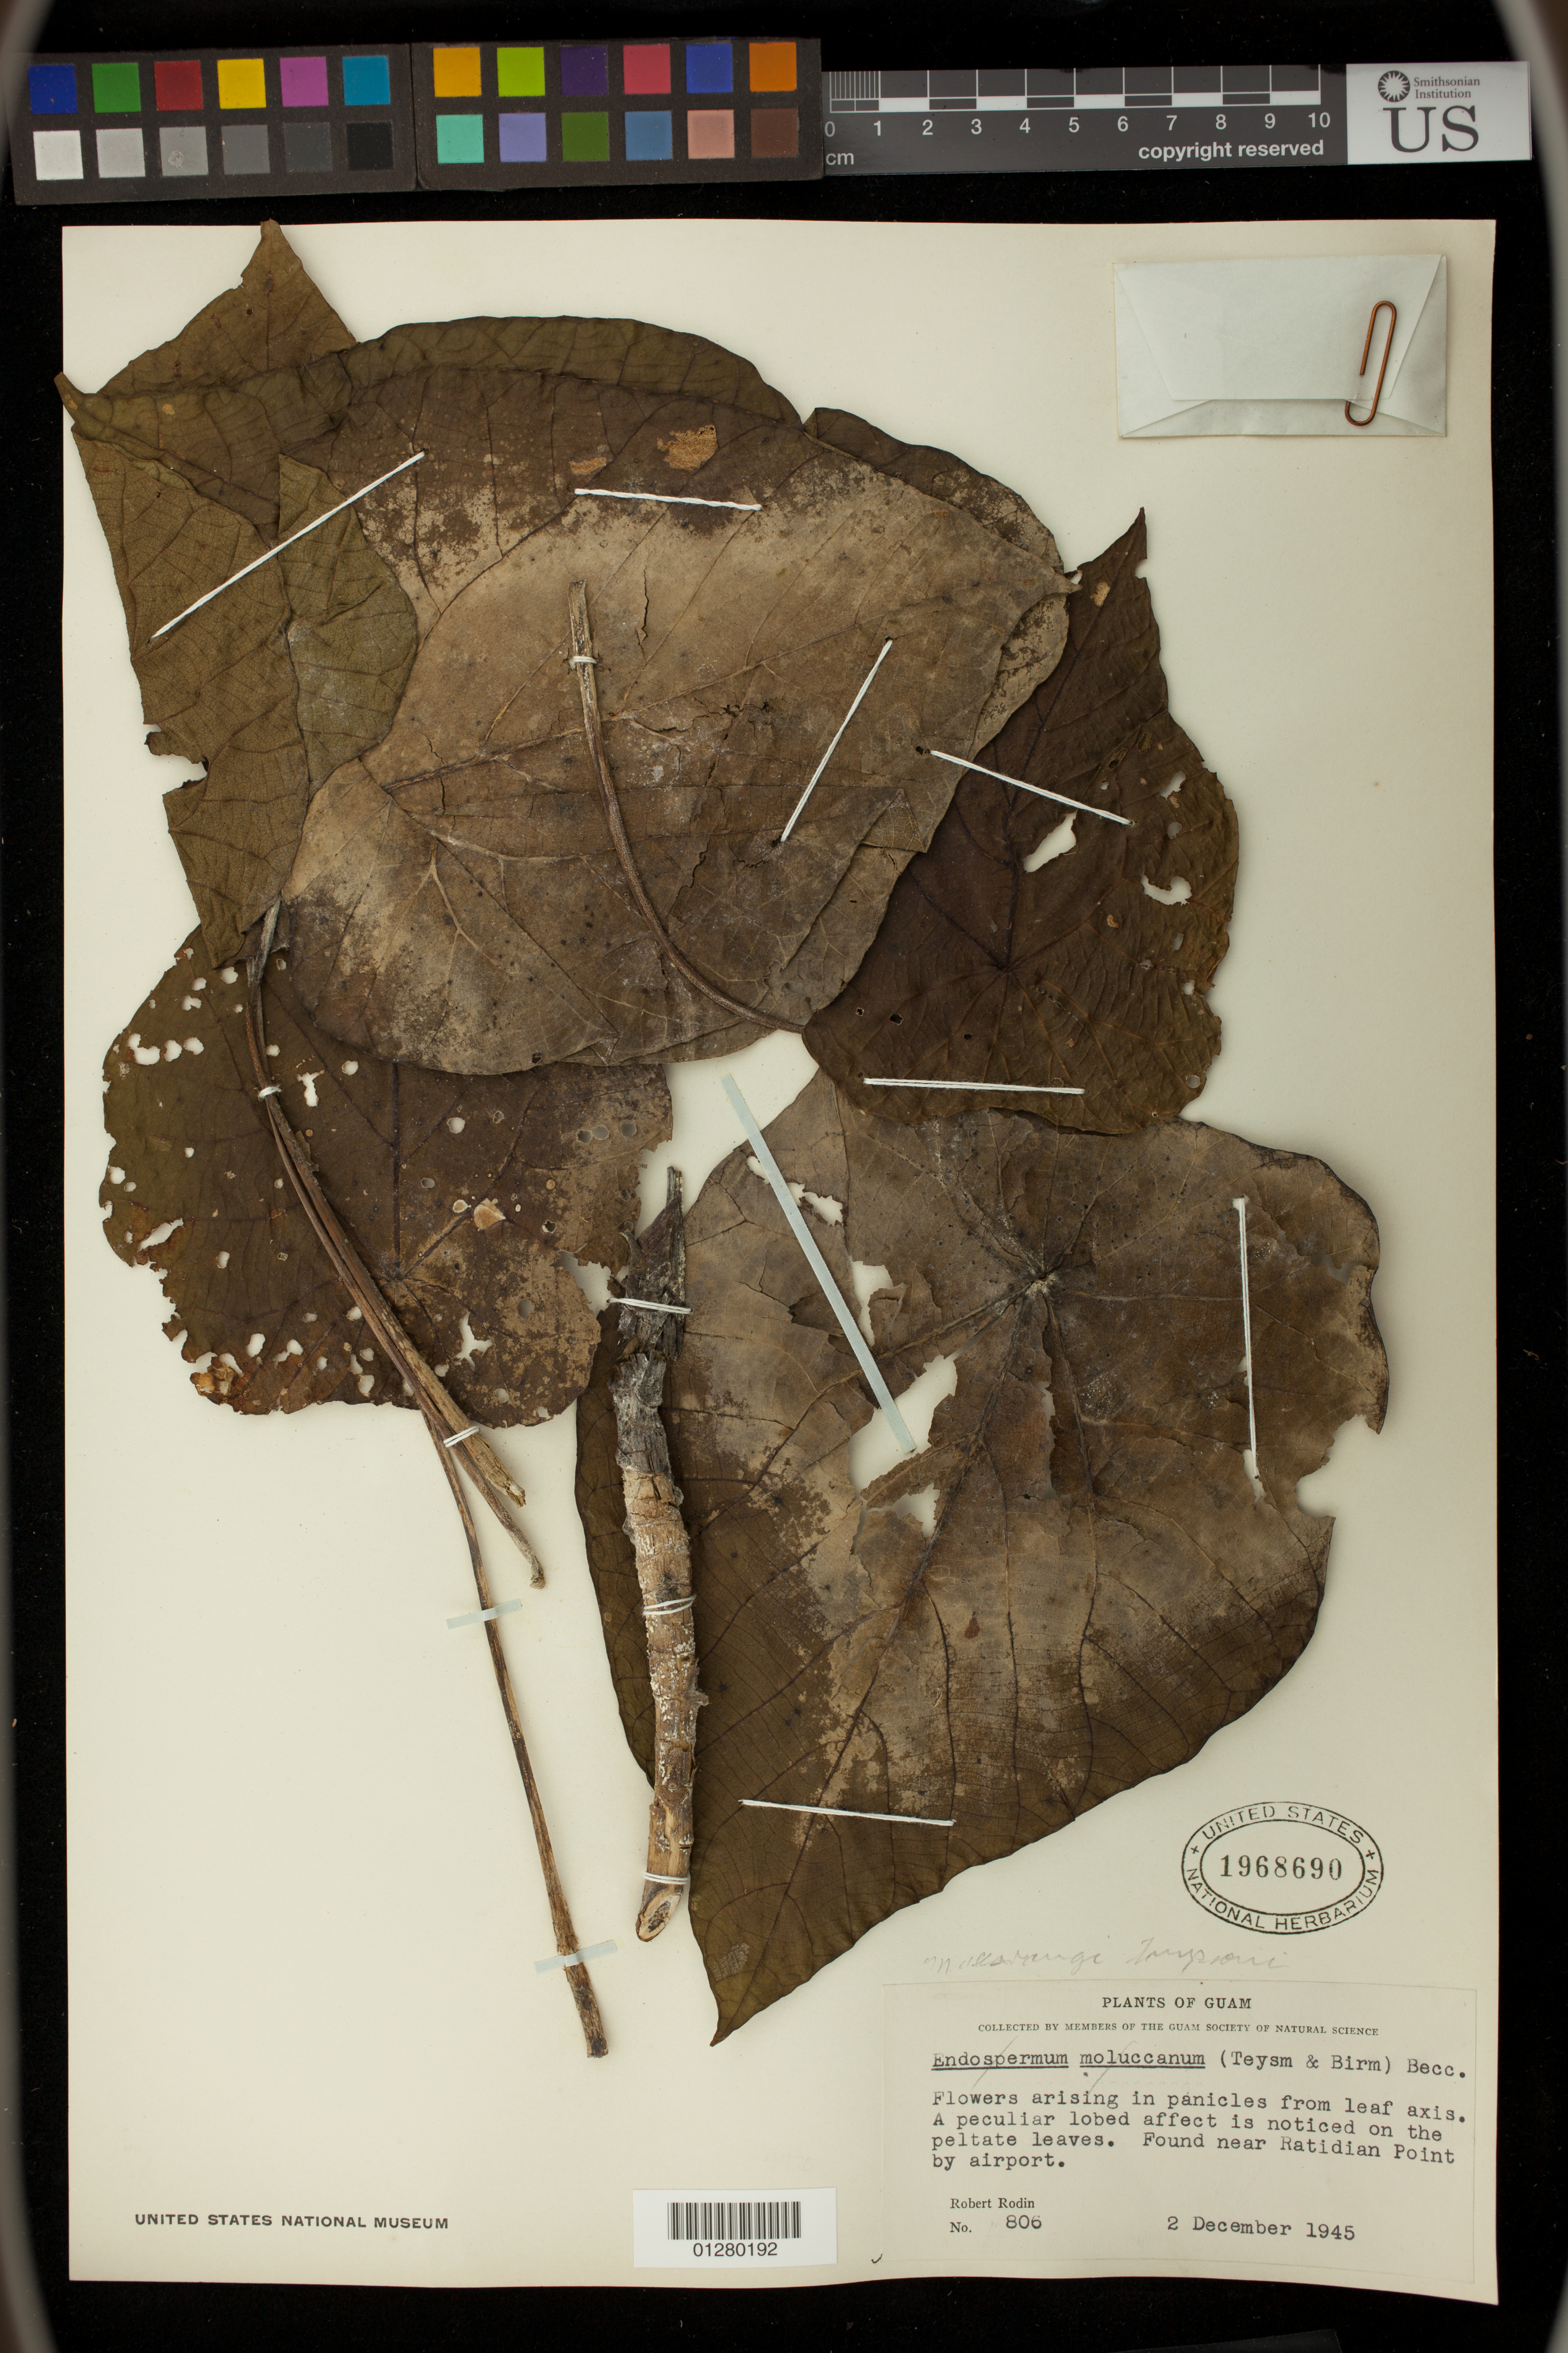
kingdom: Plantae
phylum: Tracheophyta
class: Magnoliopsida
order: Malpighiales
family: Euphorbiaceae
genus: Macaranga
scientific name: Macaranga thompsonii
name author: Merr.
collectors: R. Rodin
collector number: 806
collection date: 1945-12-02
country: Guam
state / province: Yigo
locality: Found near Ratidian Point by airport.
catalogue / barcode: US 1968690